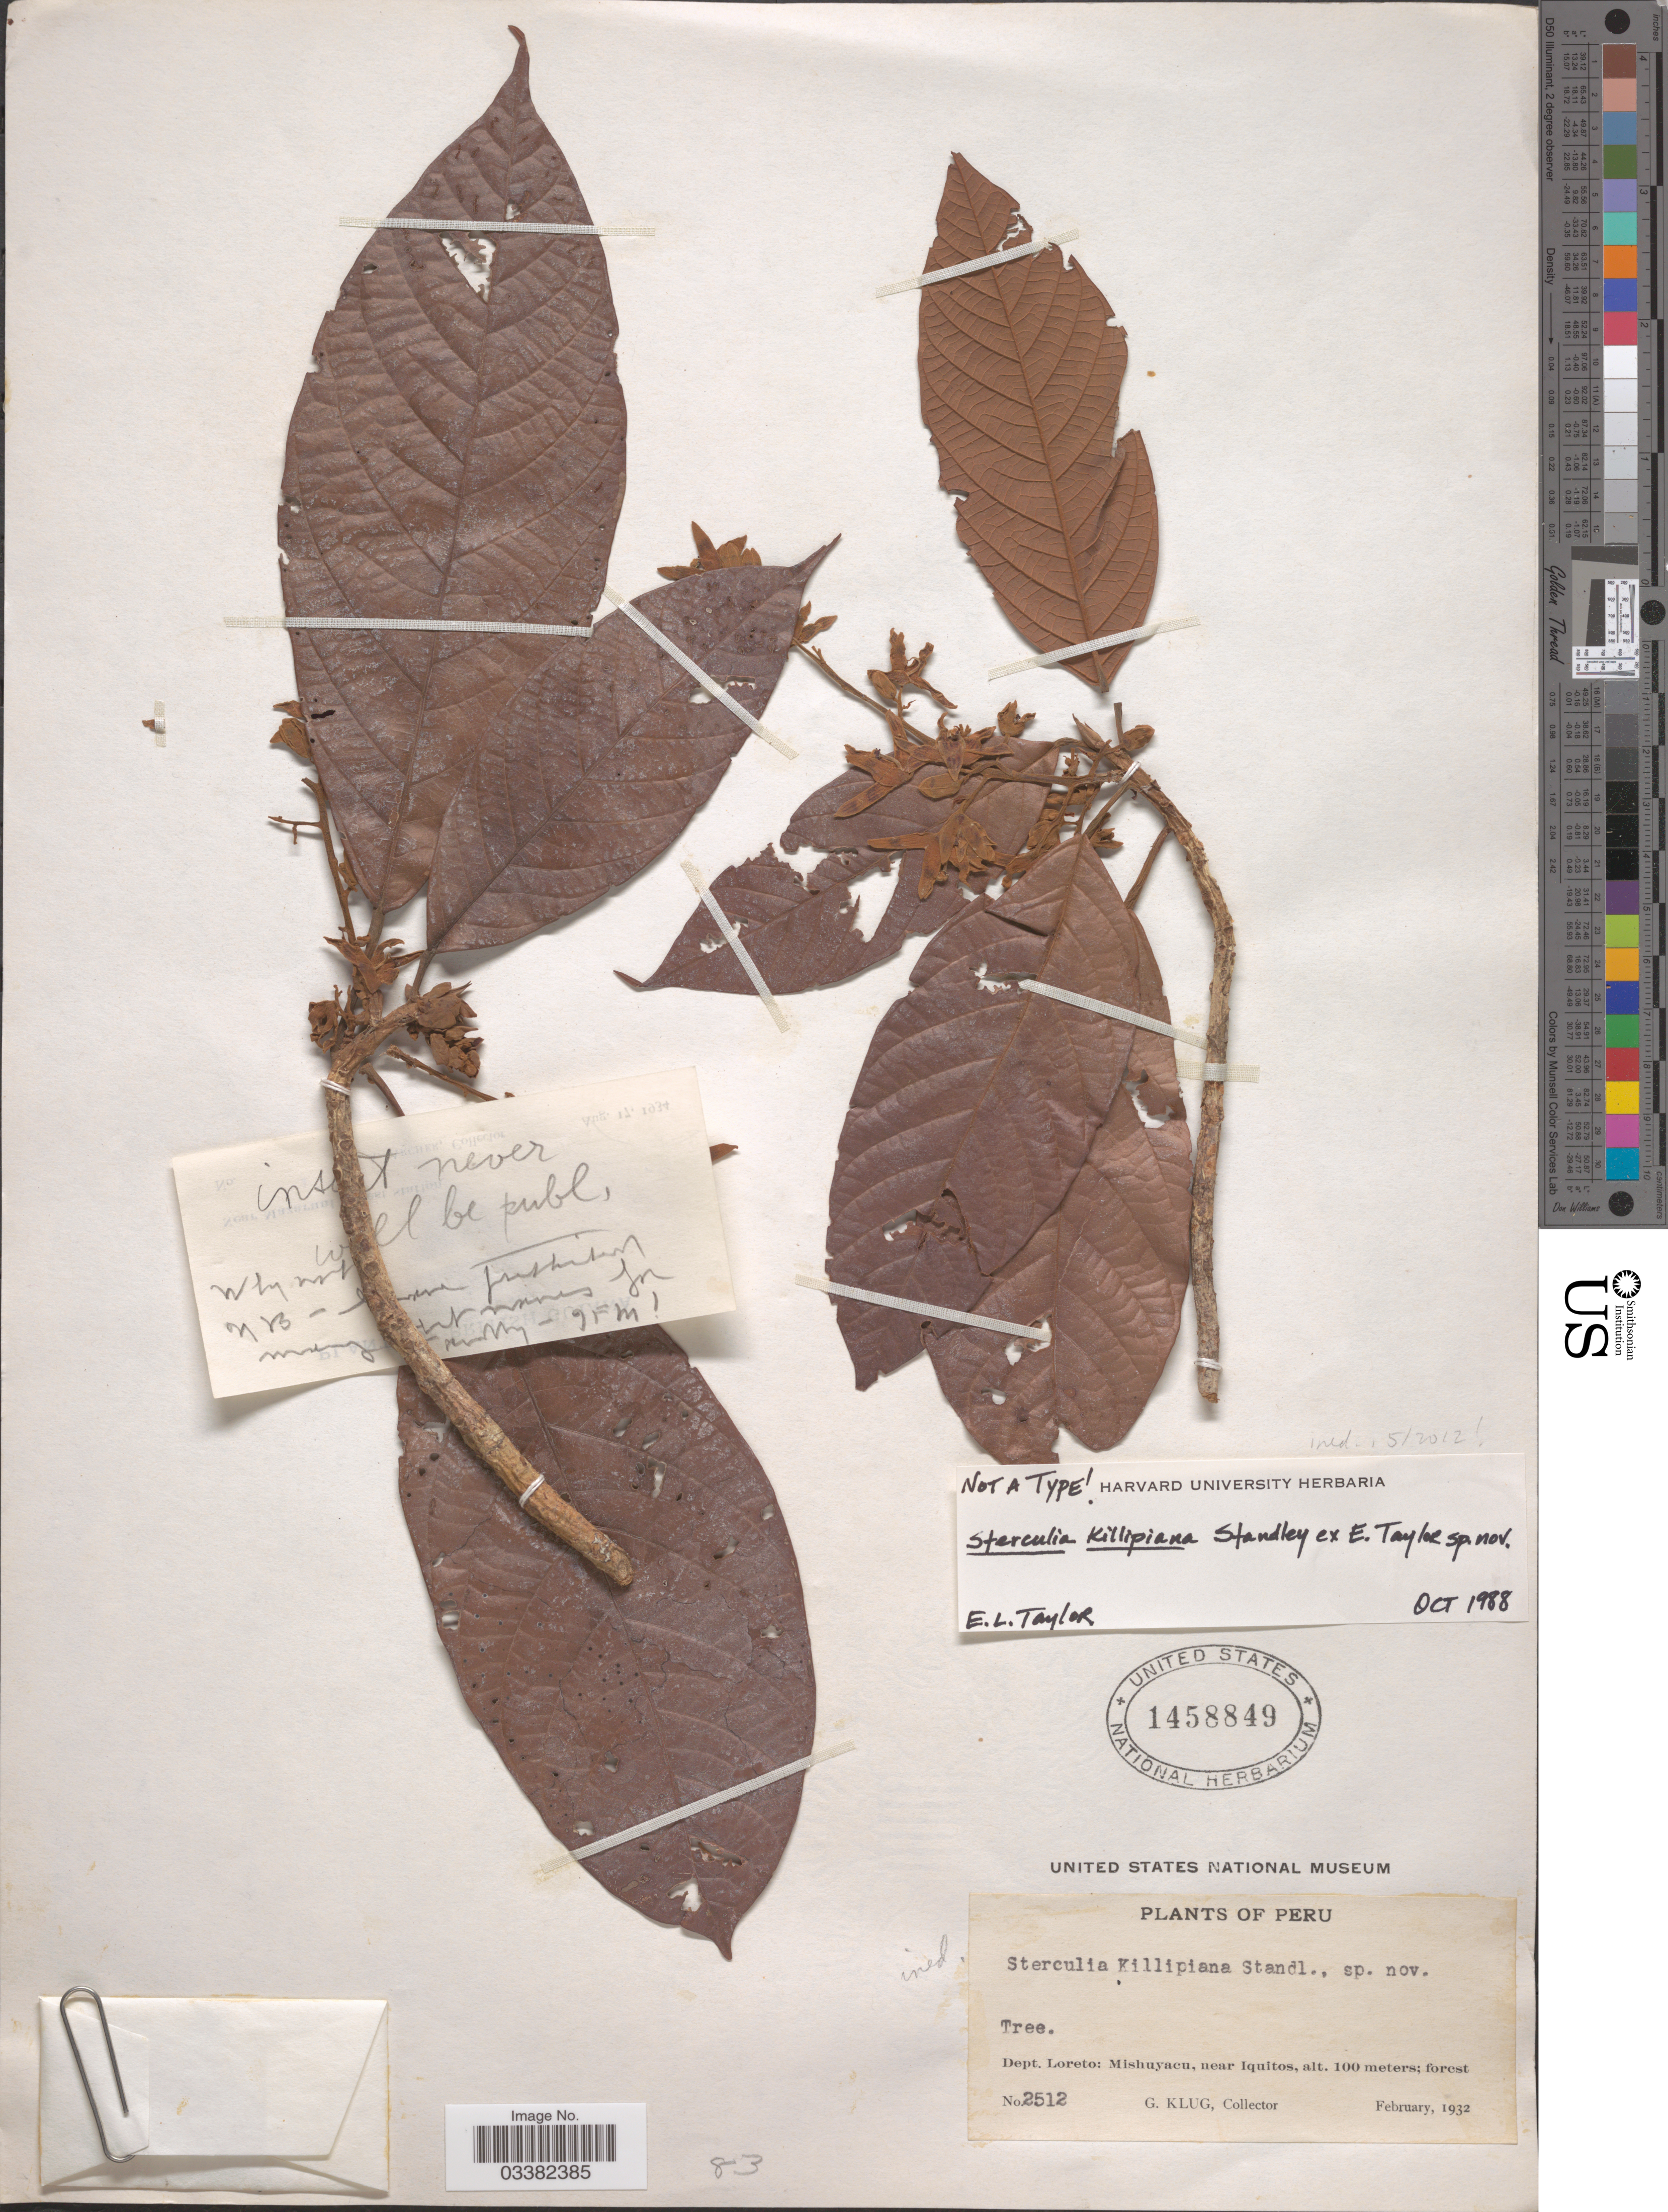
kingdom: Plantae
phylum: Tracheophyta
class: Magnoliopsida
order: Malvales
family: Malvaceae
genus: Sterculia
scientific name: Sterculia killipiana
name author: Standl. ex Colli-Silva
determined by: Dorr, Laurence J., Curator (BOT), Smithsonian Institution - National Museum of Natural History (UNITED STATES)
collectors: G. Klug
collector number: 2512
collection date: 1932-02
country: Peru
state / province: Loreto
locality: Dept. Loreto: Mishuyacu, near Iquitos.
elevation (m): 100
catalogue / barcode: US 1458849